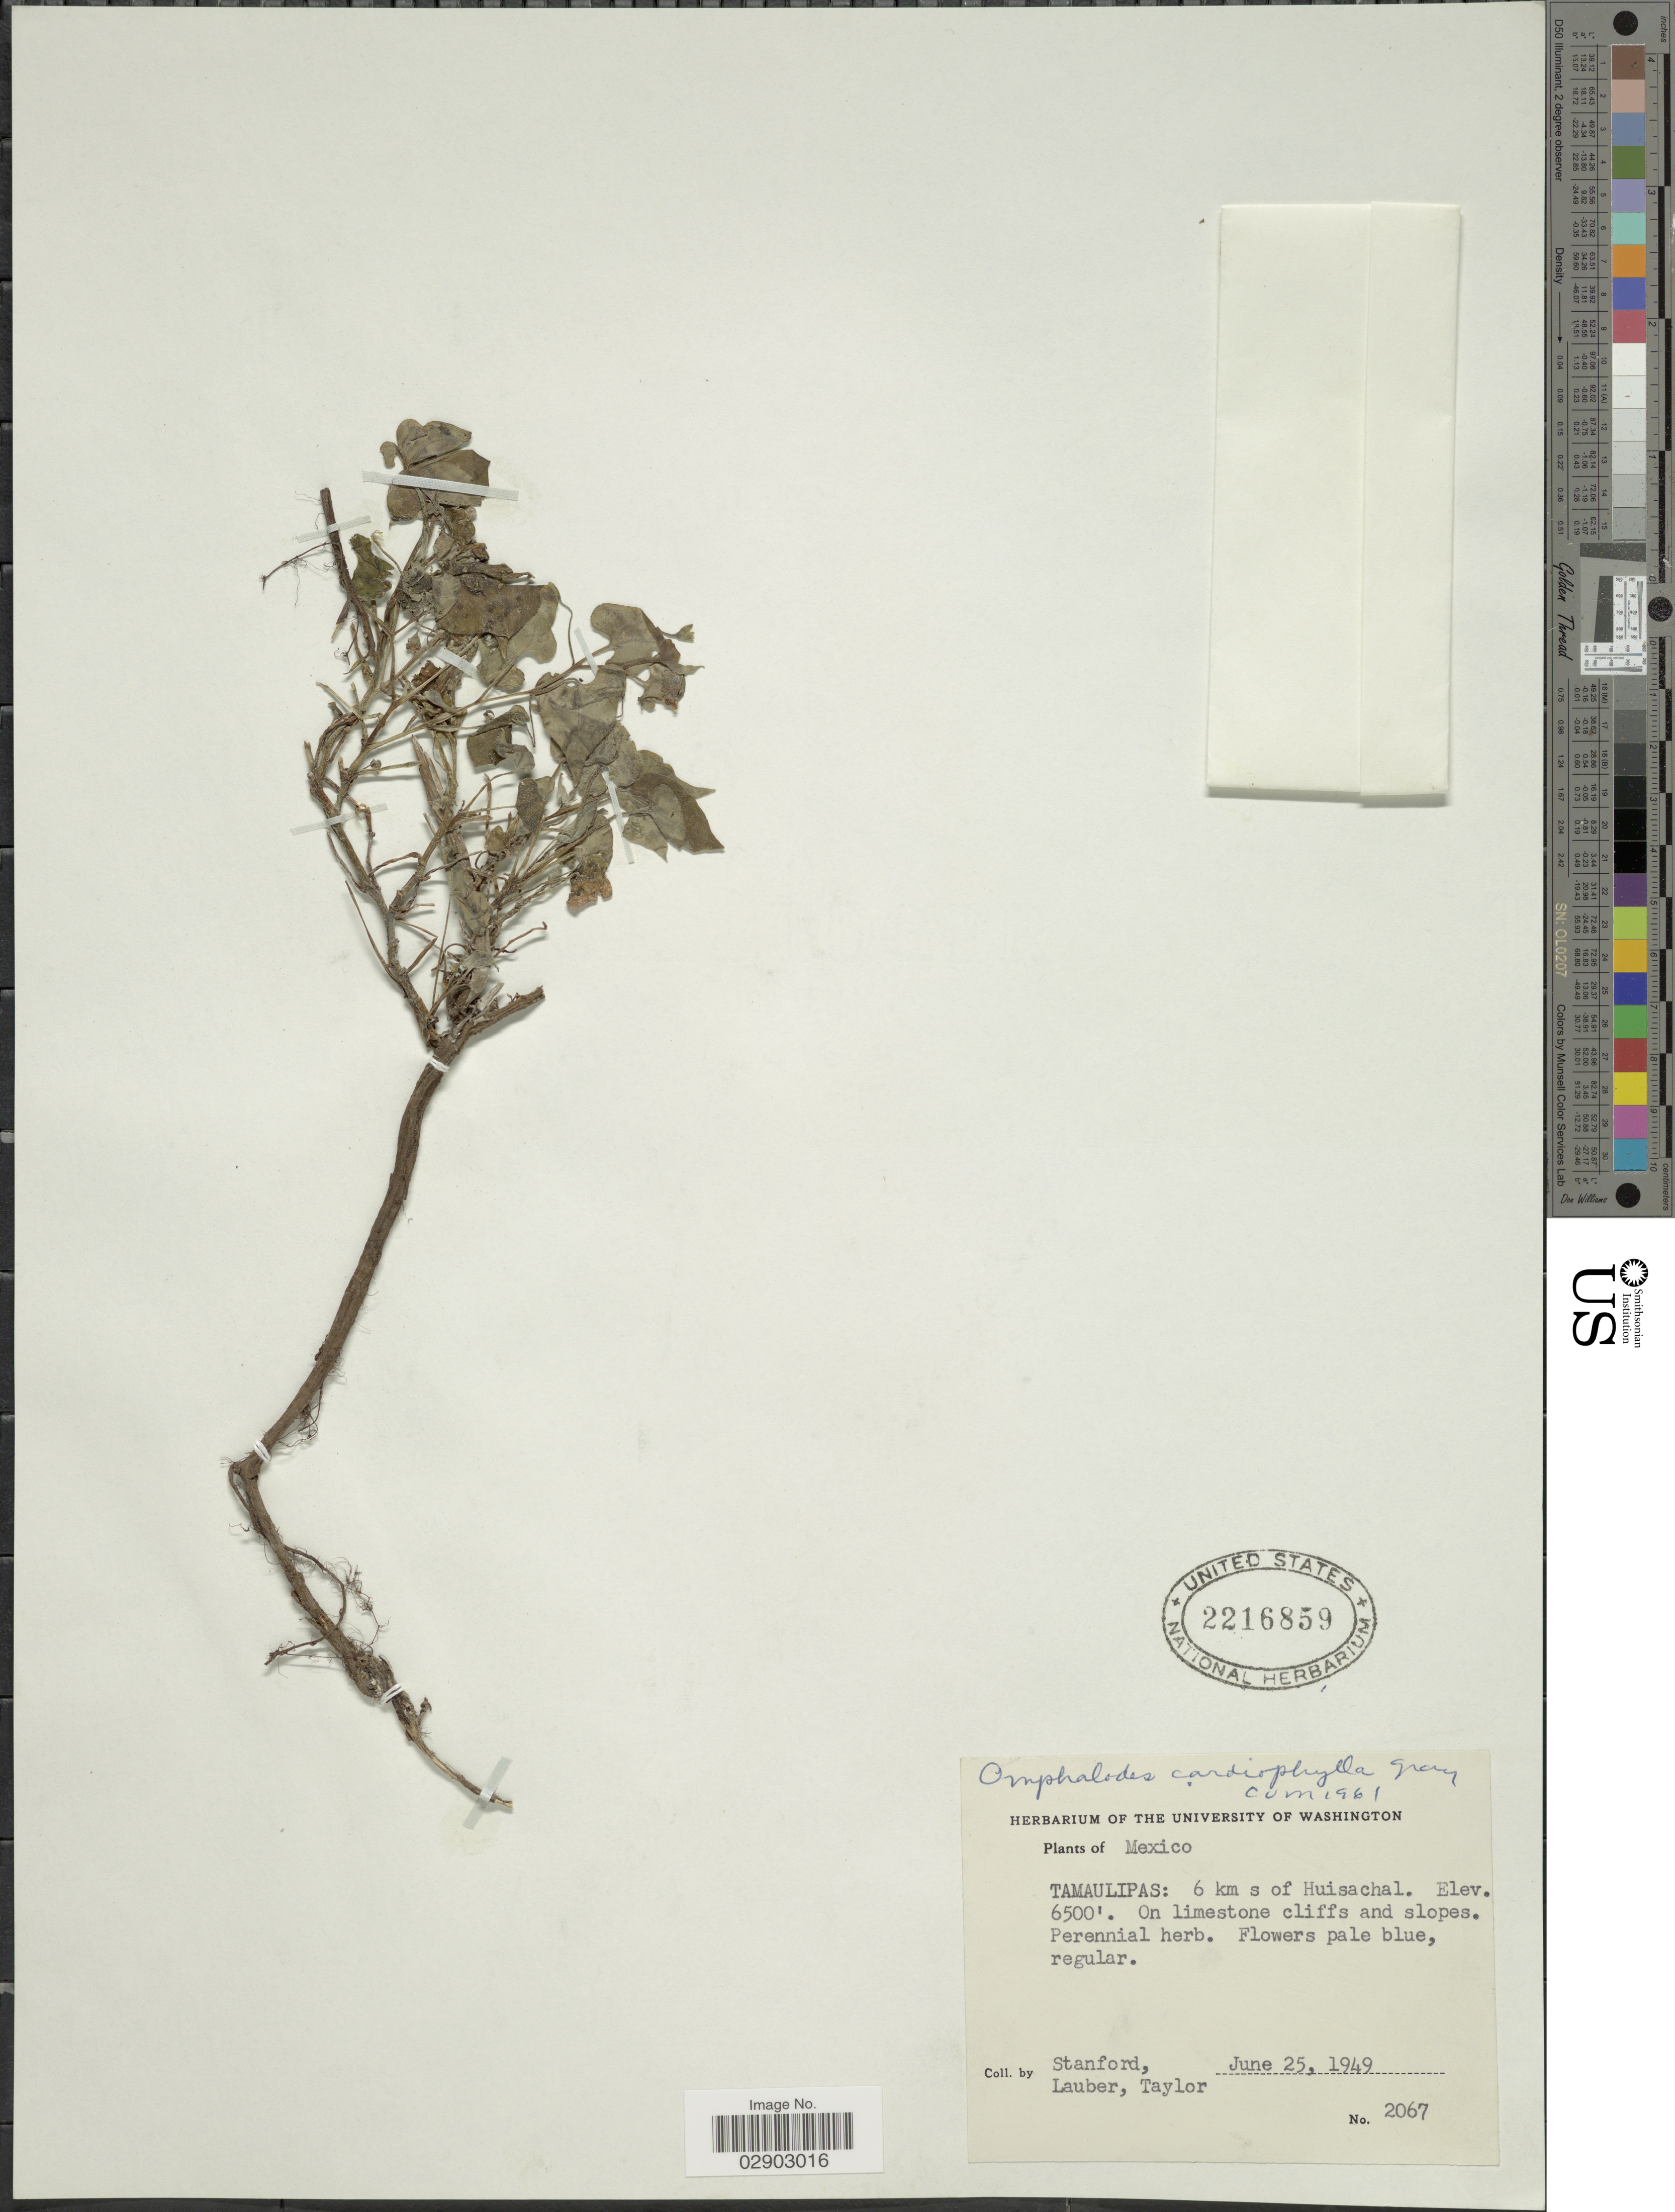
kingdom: Plantae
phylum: Tracheophyta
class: Magnoliopsida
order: Boraginales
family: Boraginaceae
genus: Omphalodes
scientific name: Omphalodes cardiophylla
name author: A. Gray in Hemsl.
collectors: -. Stanford, -. Lauber & -. Taylor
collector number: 2067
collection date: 1949-06-25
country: Mexico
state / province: Tamaulipas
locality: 6 km s of Huisachal.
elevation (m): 1981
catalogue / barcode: US 2216859